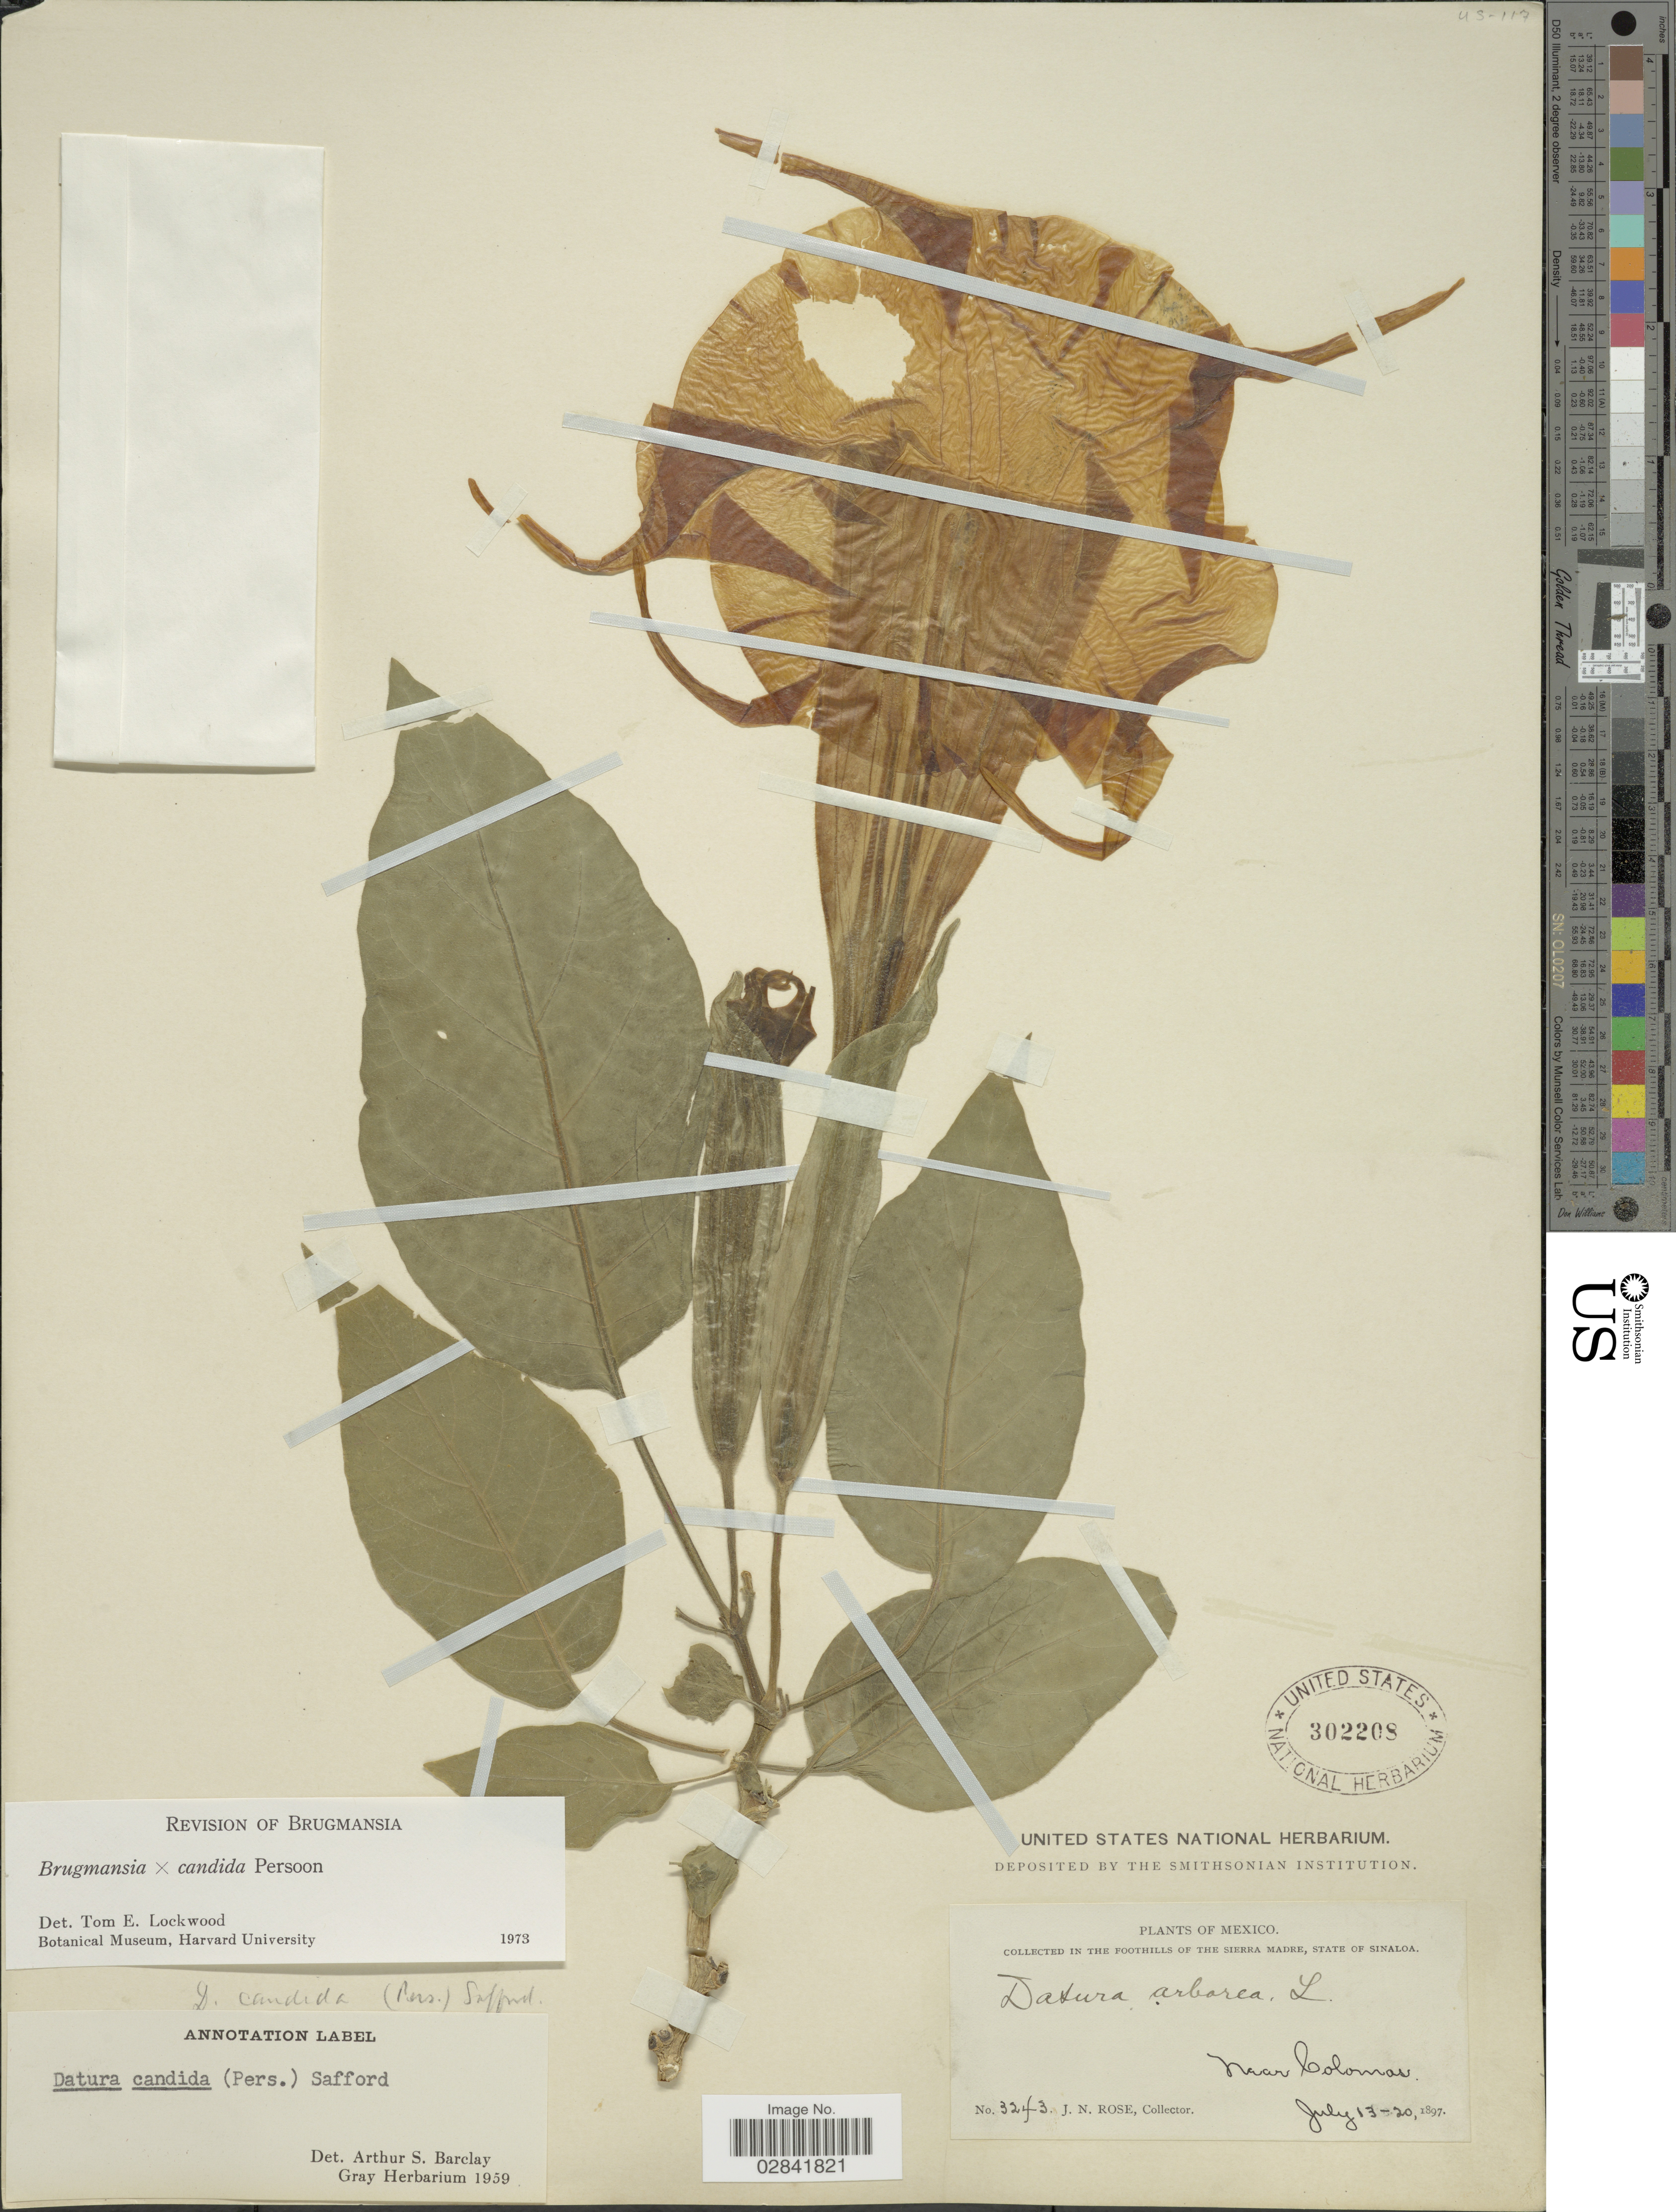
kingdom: Plantae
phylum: Tracheophyta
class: Magnoliopsida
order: Solanales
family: Solanaceae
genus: Brugmansia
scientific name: Brugmansia x candida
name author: Pers.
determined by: Lockwood, T. E.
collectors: J. N. Rose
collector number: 3243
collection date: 1897-07-13/1897-07-20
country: Mexico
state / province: Sinaloa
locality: In the foothills of the Sierra Madre. Near Colomas.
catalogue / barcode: US 302208